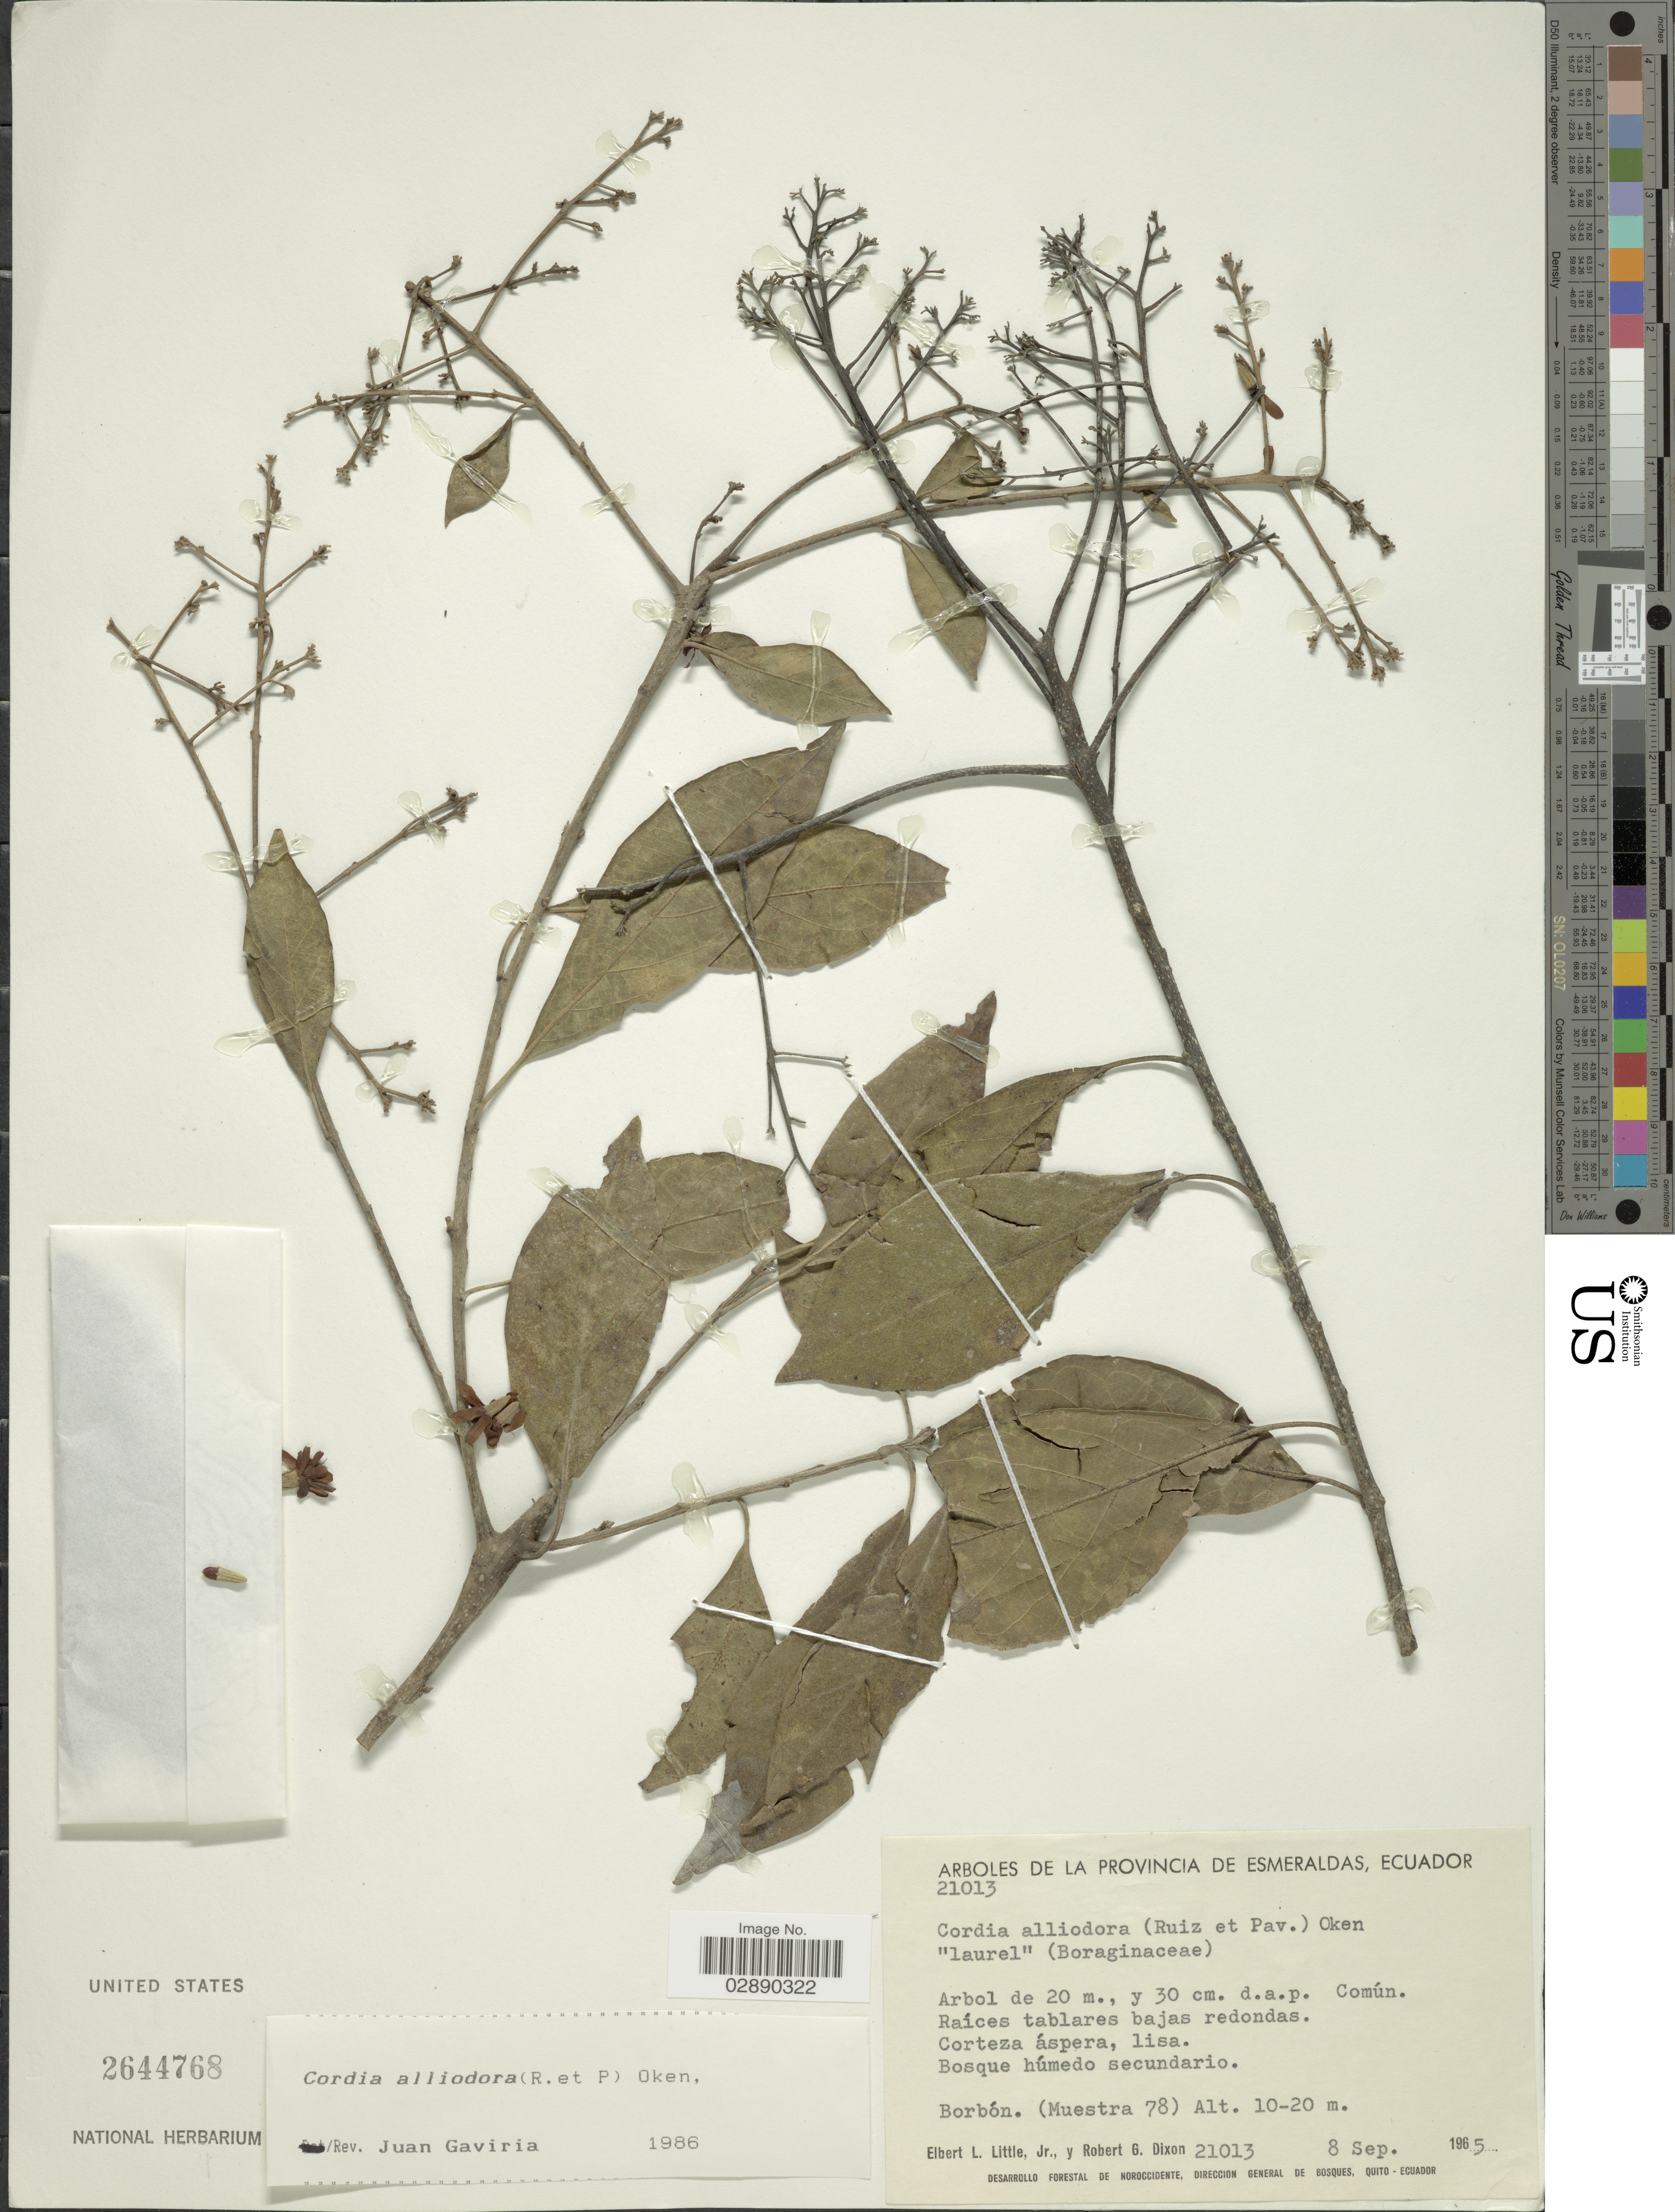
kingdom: Plantae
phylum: Tracheophyta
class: Magnoliopsida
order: Boraginales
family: Cordiaceae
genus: Cordia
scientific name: Cordia alliodora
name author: (Ruiz & Pav.) Oken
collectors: E. L. Little & R. G. Dixon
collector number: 21013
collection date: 1965-09-08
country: Ecuador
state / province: Esmeraldas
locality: Borbón. (Muestra 78).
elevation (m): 10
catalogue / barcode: US 2644768